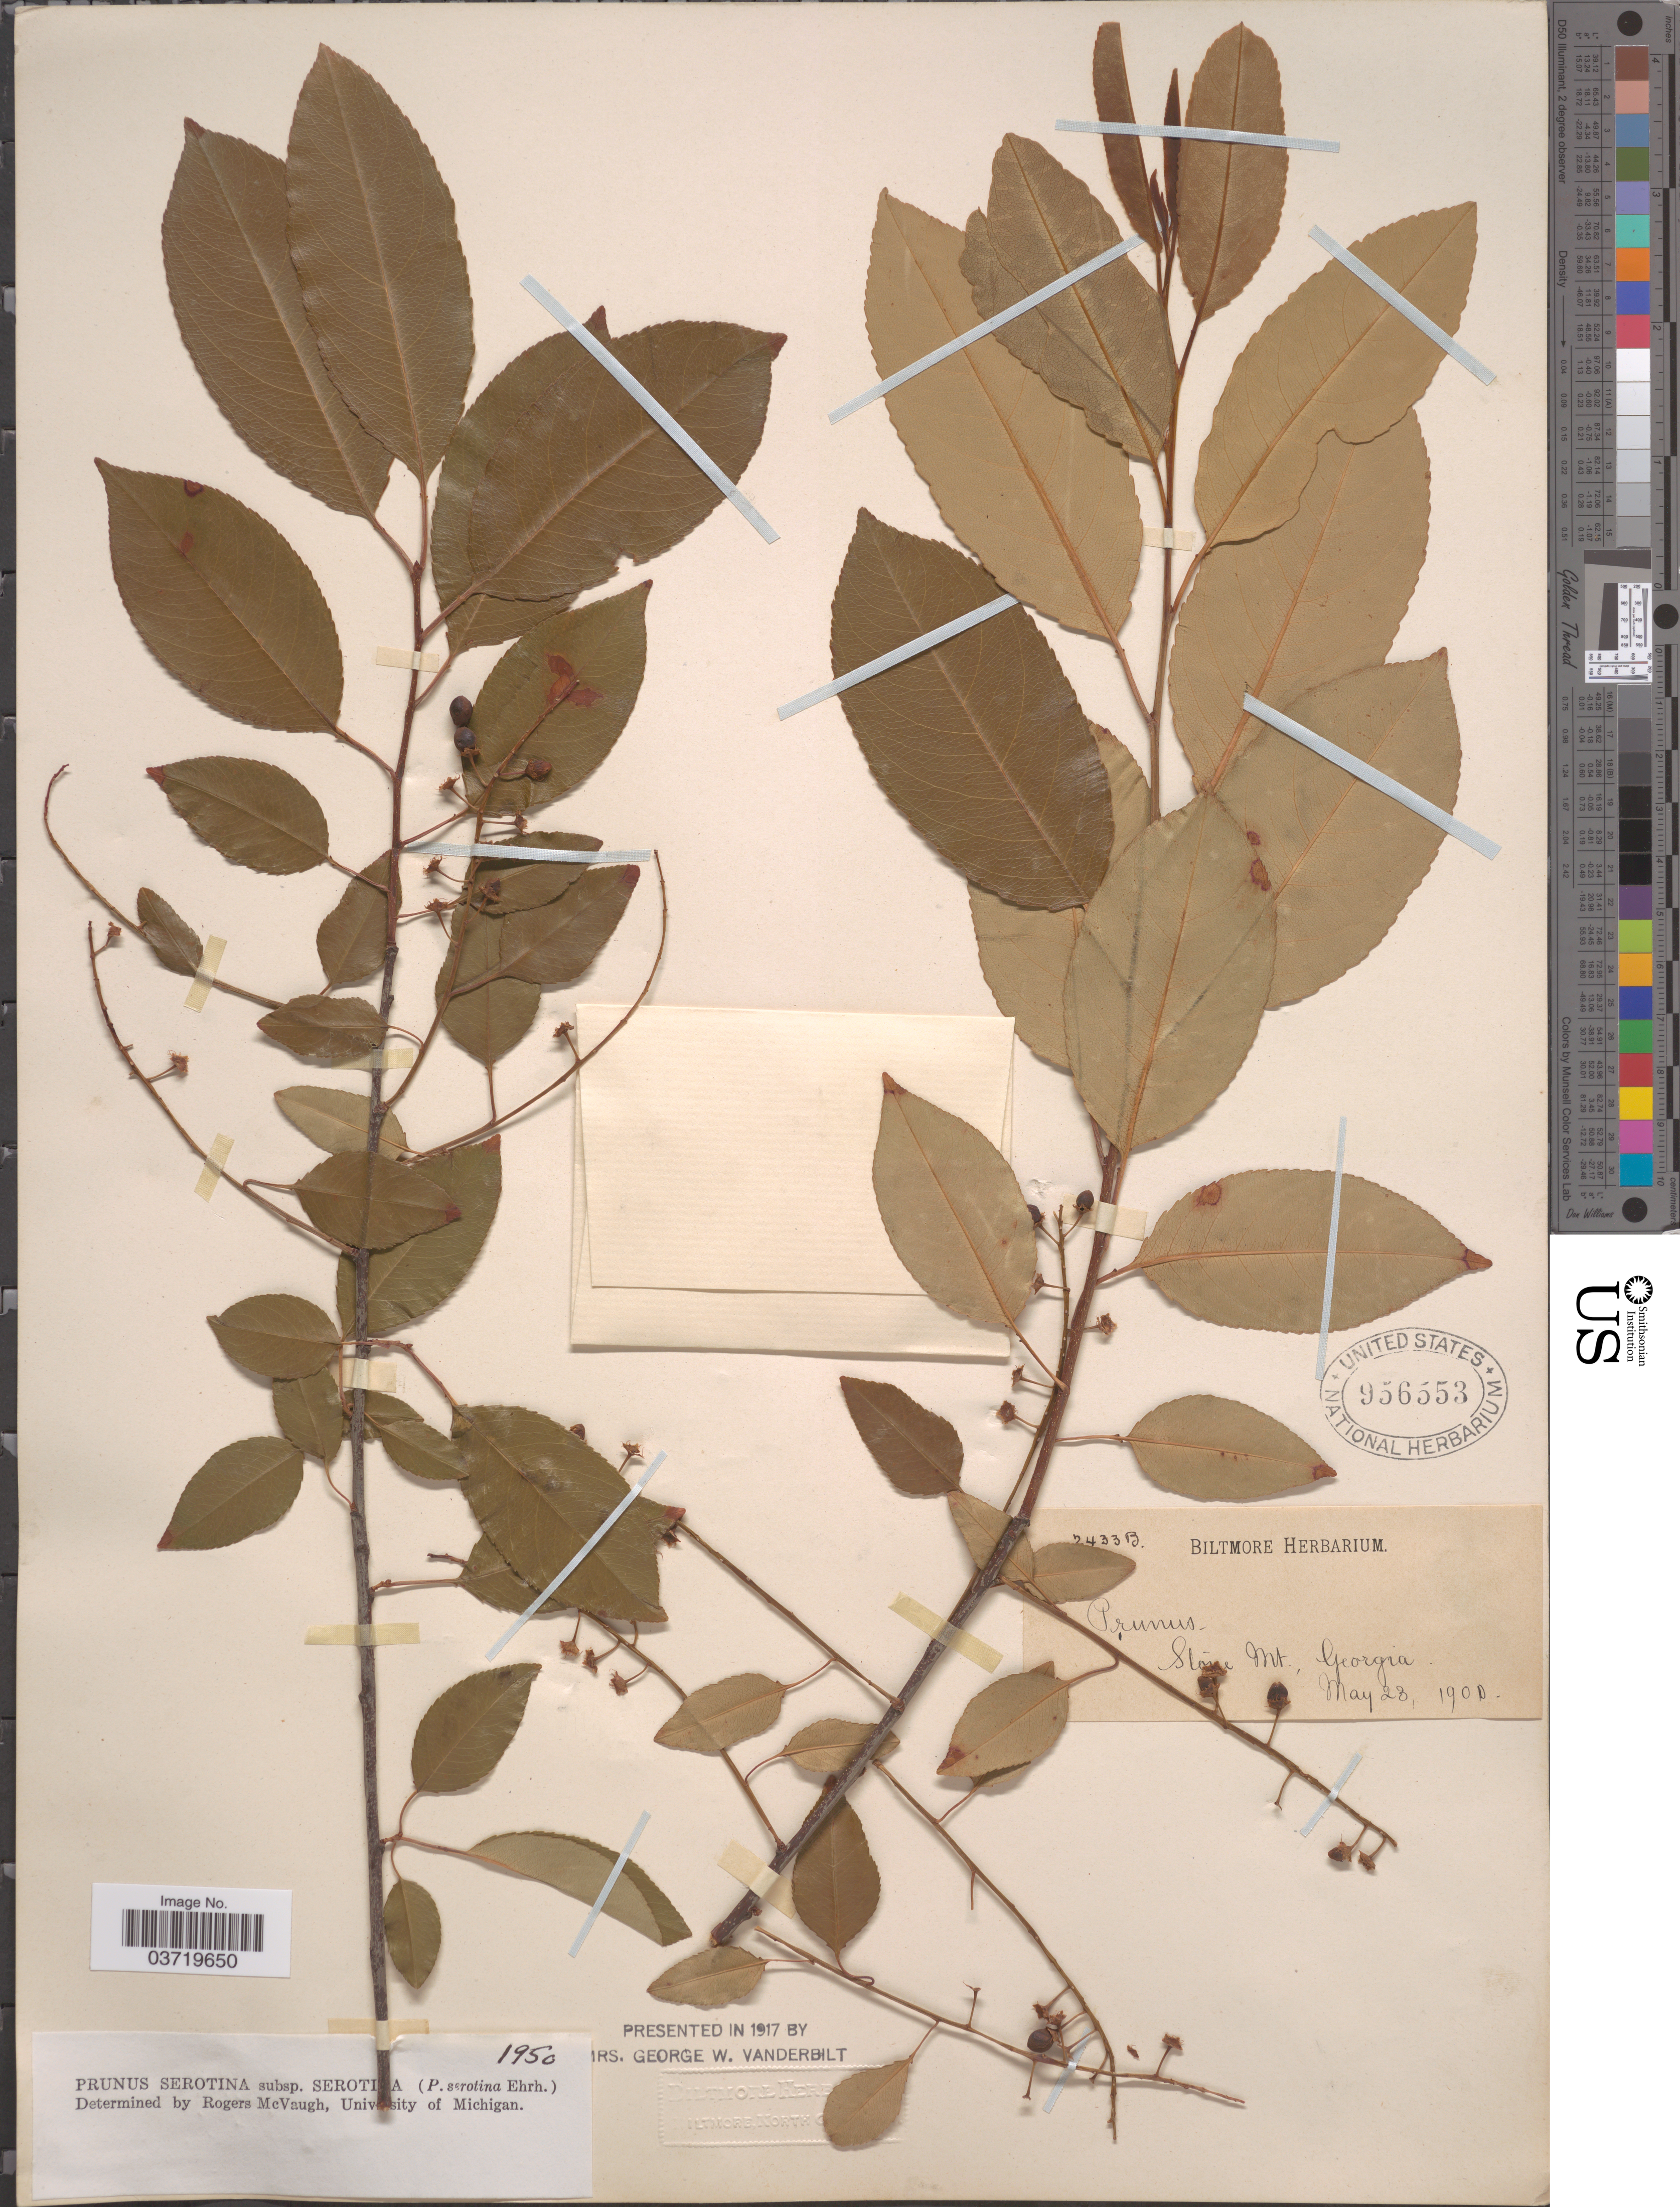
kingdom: Plantae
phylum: Tracheophyta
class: Magnoliopsida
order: Rosales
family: Rosaceae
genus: Prunus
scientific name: Prunus serotina var. serotina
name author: Ehrh.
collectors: ex herb. Biltmore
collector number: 2433B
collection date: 1900-05-23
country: United States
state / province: Georgia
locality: Stone Mt.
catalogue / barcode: US 956553